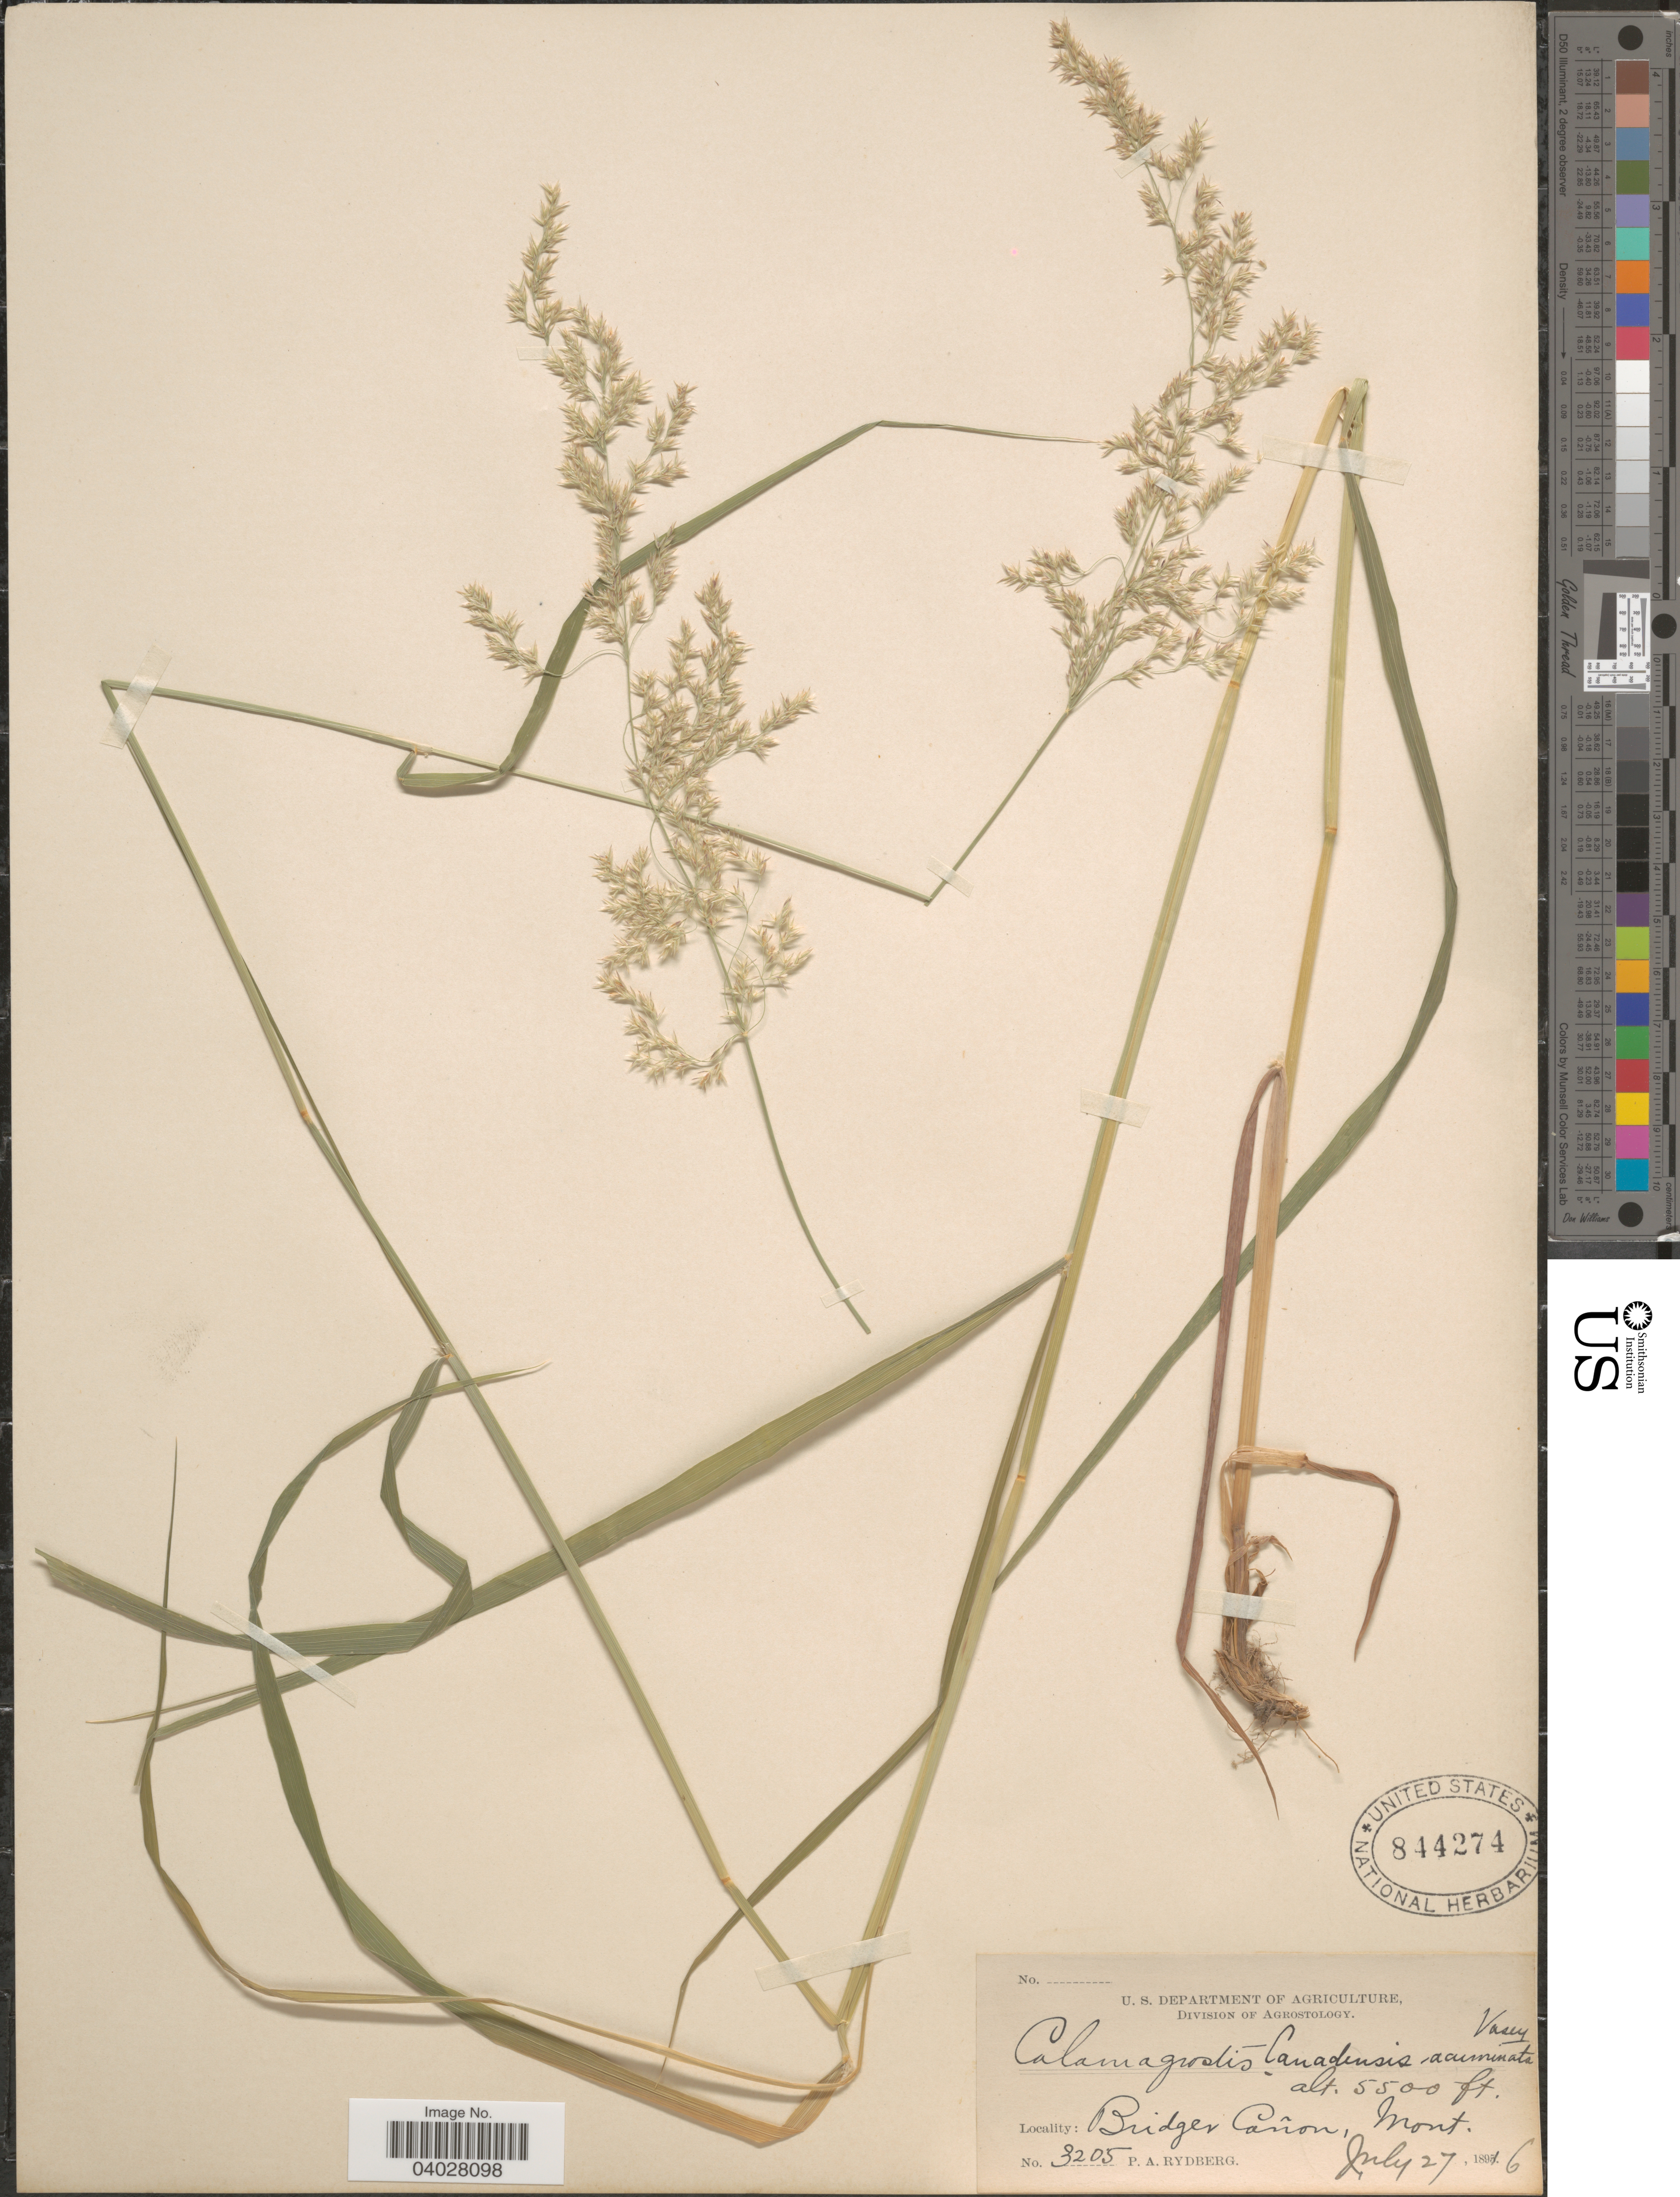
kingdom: Plantae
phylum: Tracheophyta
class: Liliopsida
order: Poales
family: Poaceae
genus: Calamagrostis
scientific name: Calamagrostis canadensis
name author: (Michx.) P. Beauv.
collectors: P. A. Rydberg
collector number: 3205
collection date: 1896-07-27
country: United States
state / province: Montana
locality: Bridger Cañon.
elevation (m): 1676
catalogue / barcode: US 844274